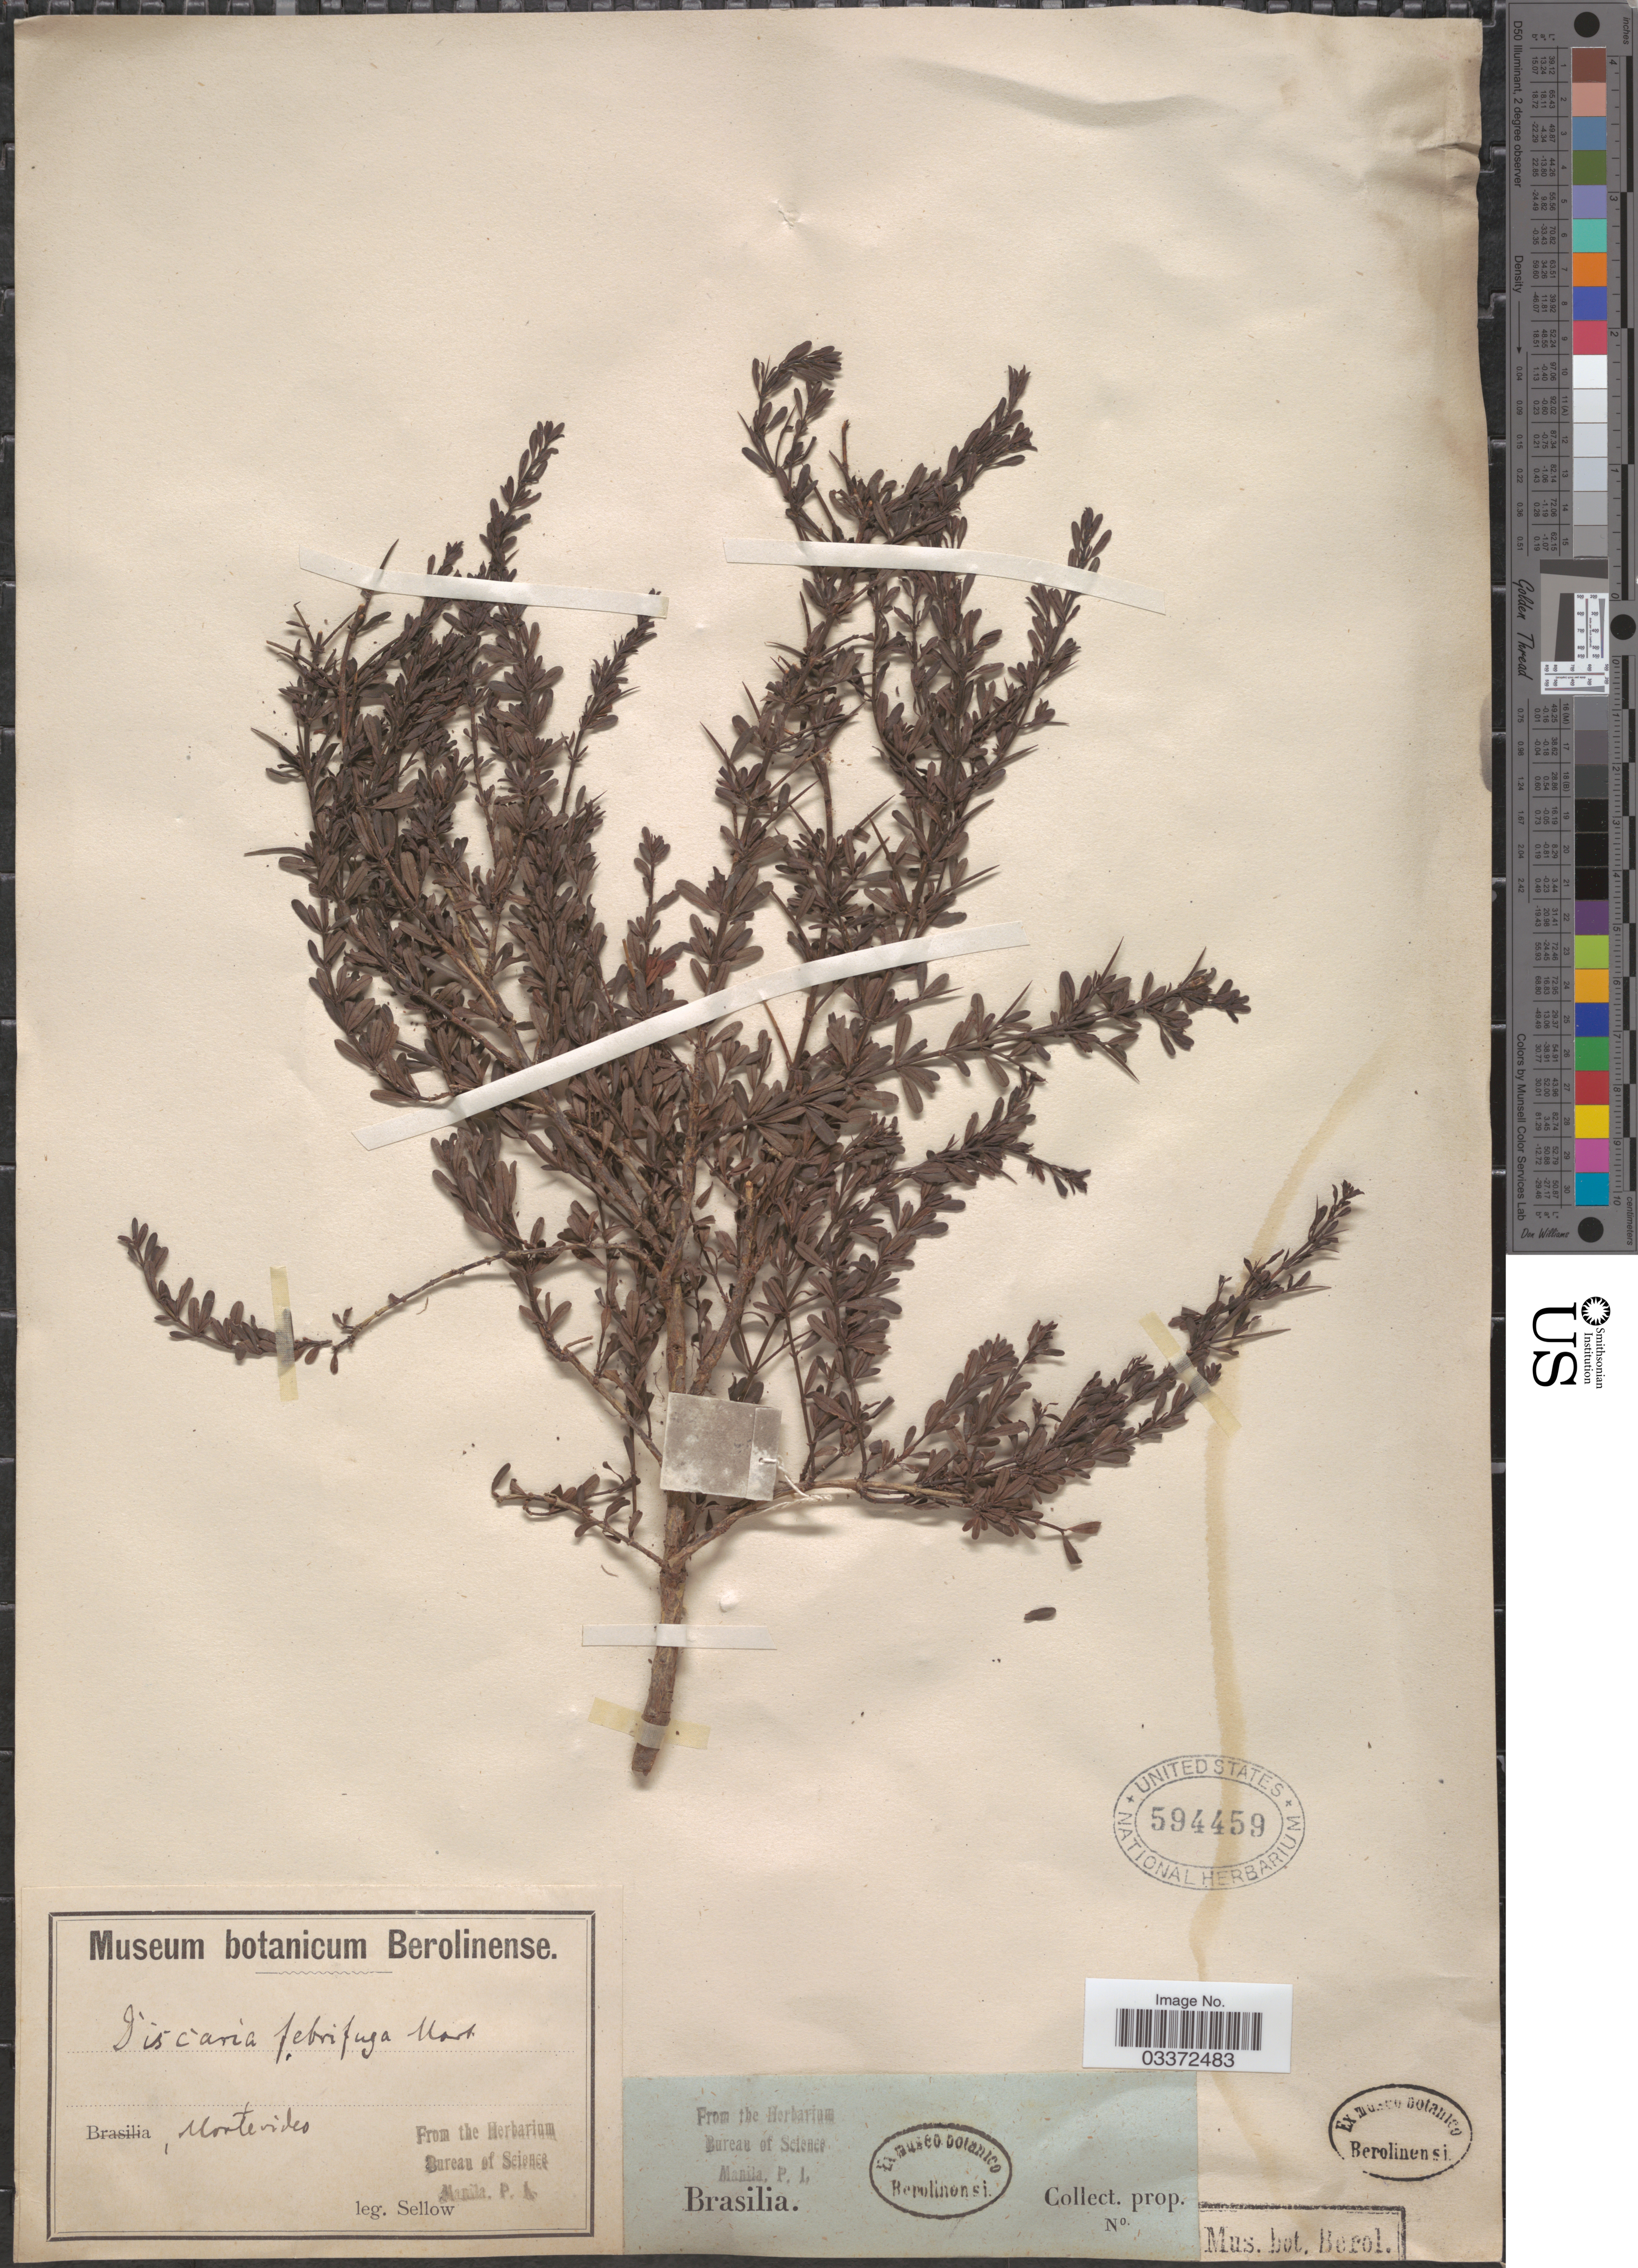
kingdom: Plantae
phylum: Tracheophyta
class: Magnoliopsida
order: Rosales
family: Rhamnaceae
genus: Discaria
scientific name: Discaria americana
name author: Gillies & Hook.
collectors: -. Sellow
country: Uruguay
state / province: Montevideo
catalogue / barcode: US 594459